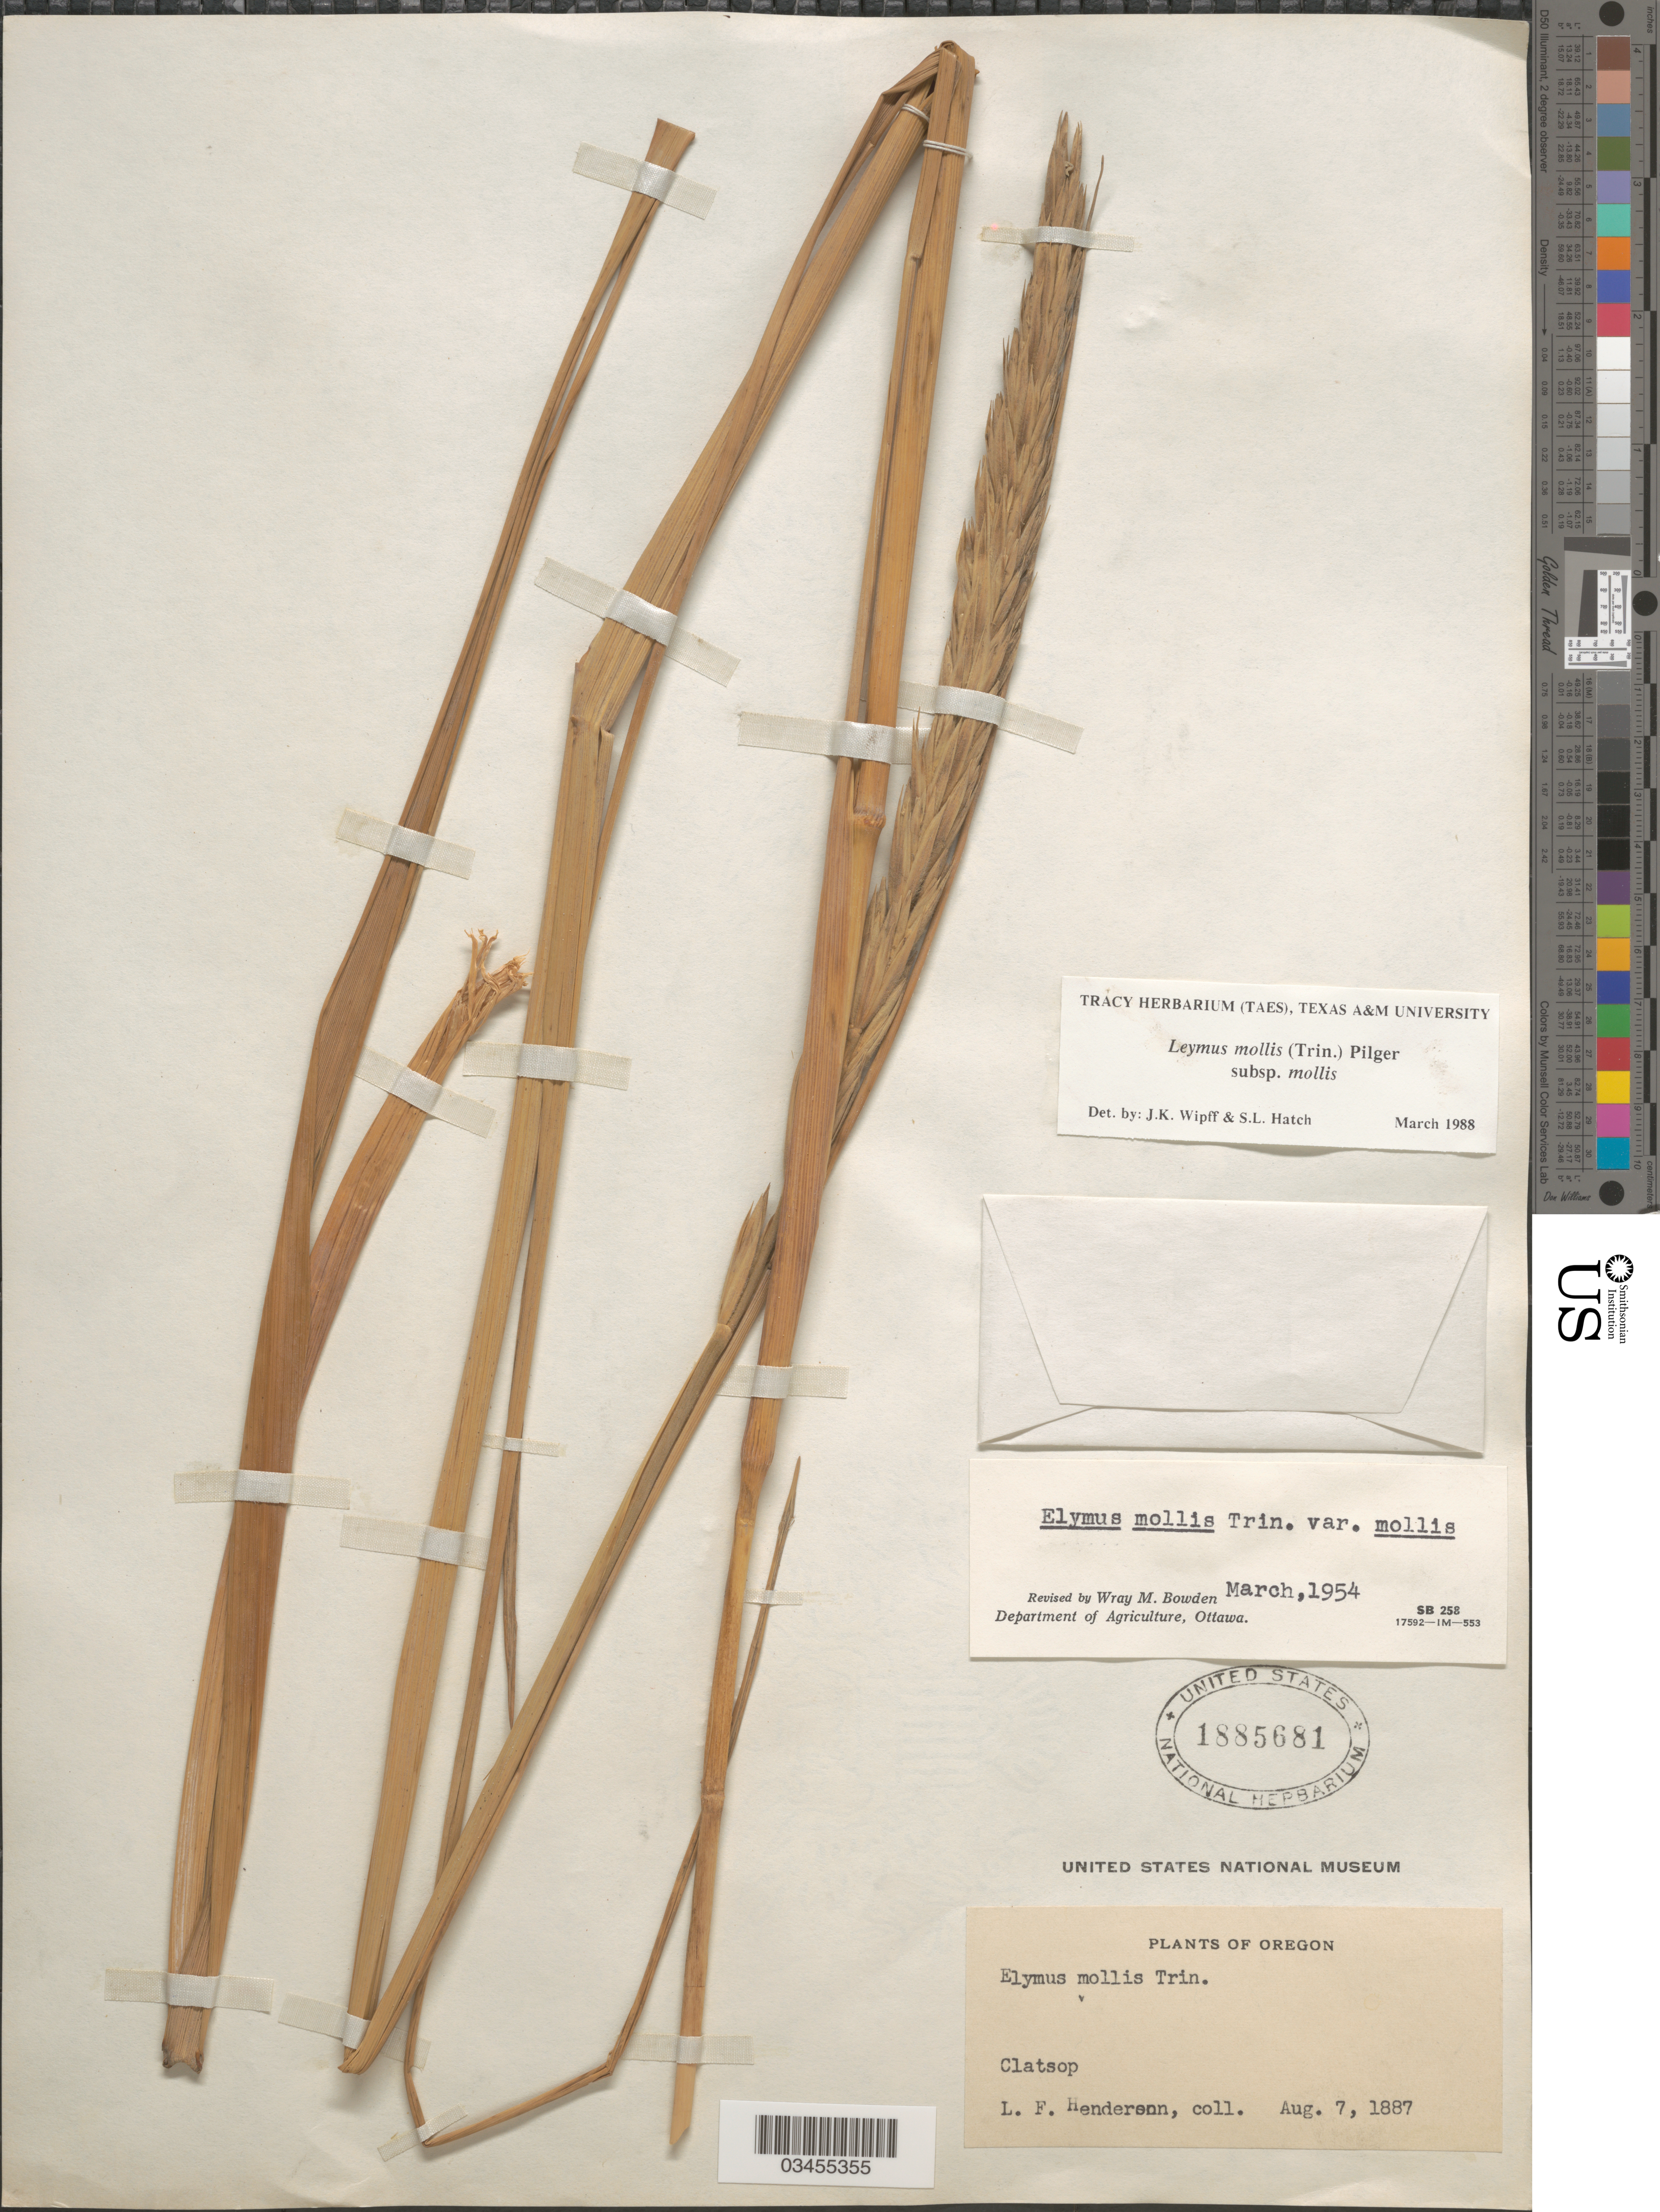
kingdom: Plantae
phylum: Tracheophyta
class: Liliopsida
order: Poales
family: Poaceae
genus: Leymus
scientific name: Leymus mollis subsp. mollis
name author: (Trin.) Pilg.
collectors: L. Henderson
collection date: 1887-08-07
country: United States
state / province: Oregon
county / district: Clatsop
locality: Clatsop.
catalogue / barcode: US 1885681